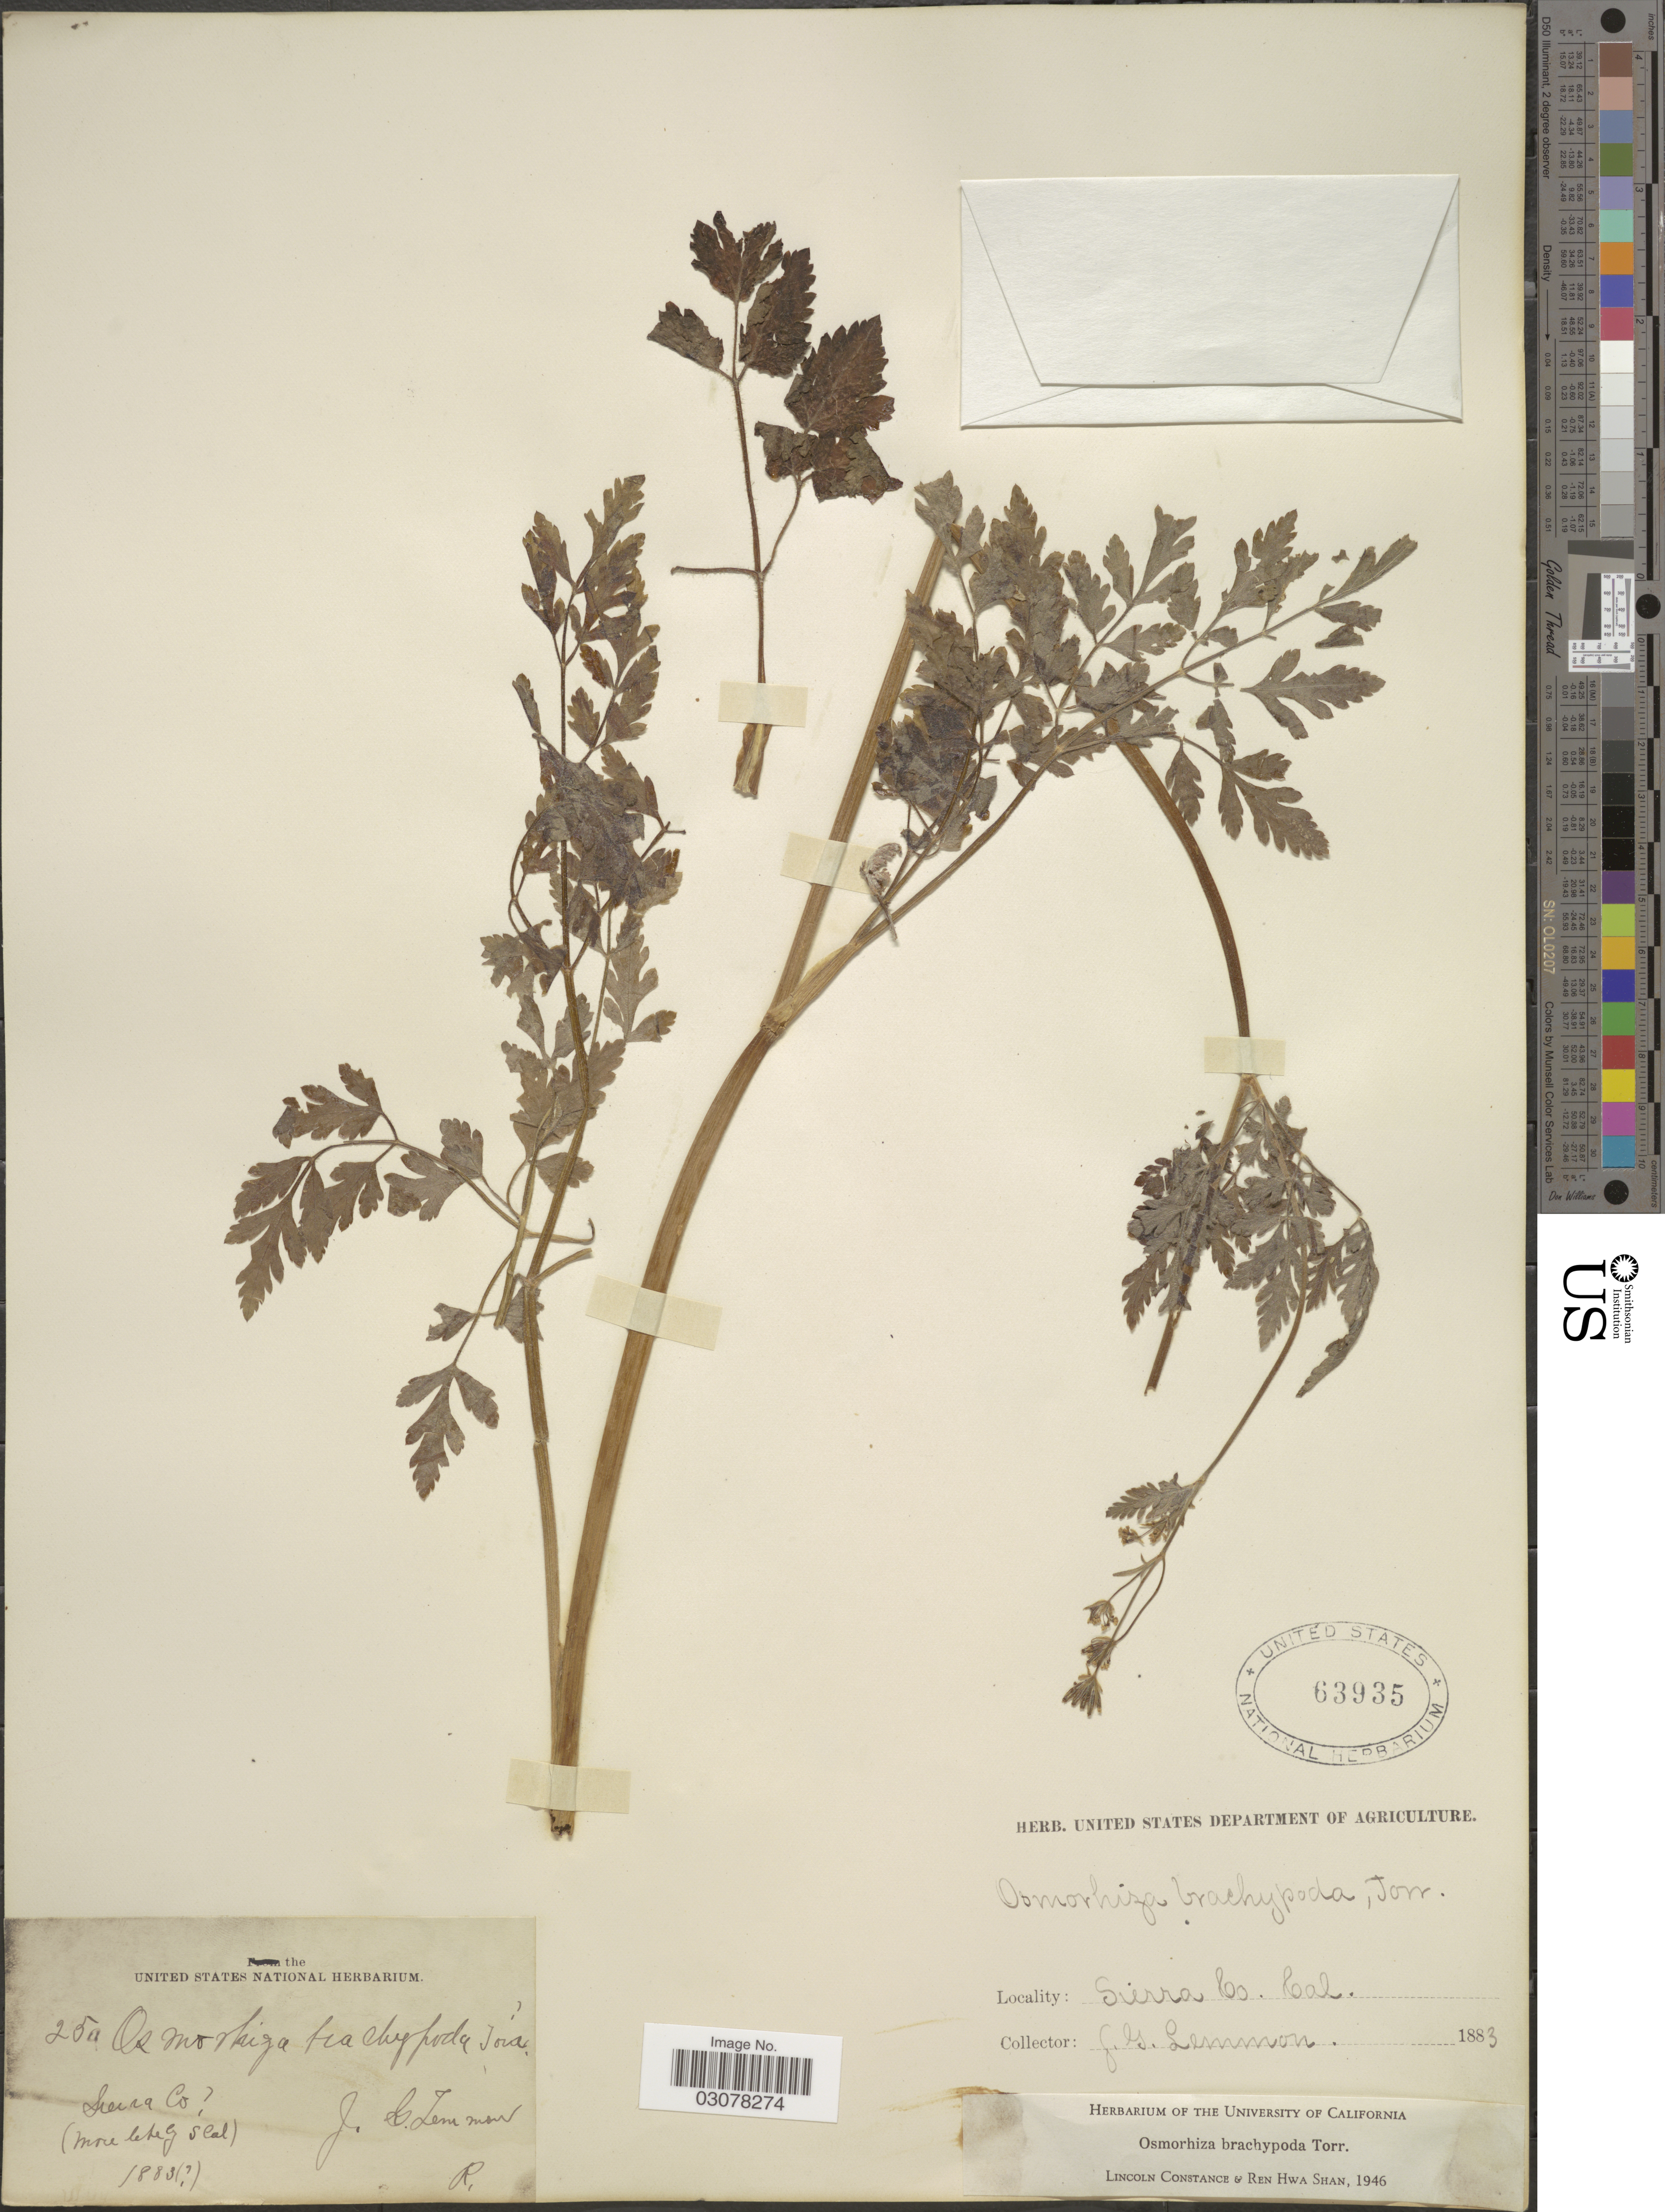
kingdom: Plantae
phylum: Tracheophyta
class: Magnoliopsida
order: Apiales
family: Apiaceae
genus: Osmorhiza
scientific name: Osmorhiza brachypoda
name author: Torr. ex Durand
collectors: J. Lemmon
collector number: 25a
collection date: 1883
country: United States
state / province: California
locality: Sierra Co [unsure placement] (more lake g S Cal) [unsure placement]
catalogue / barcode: US 63935